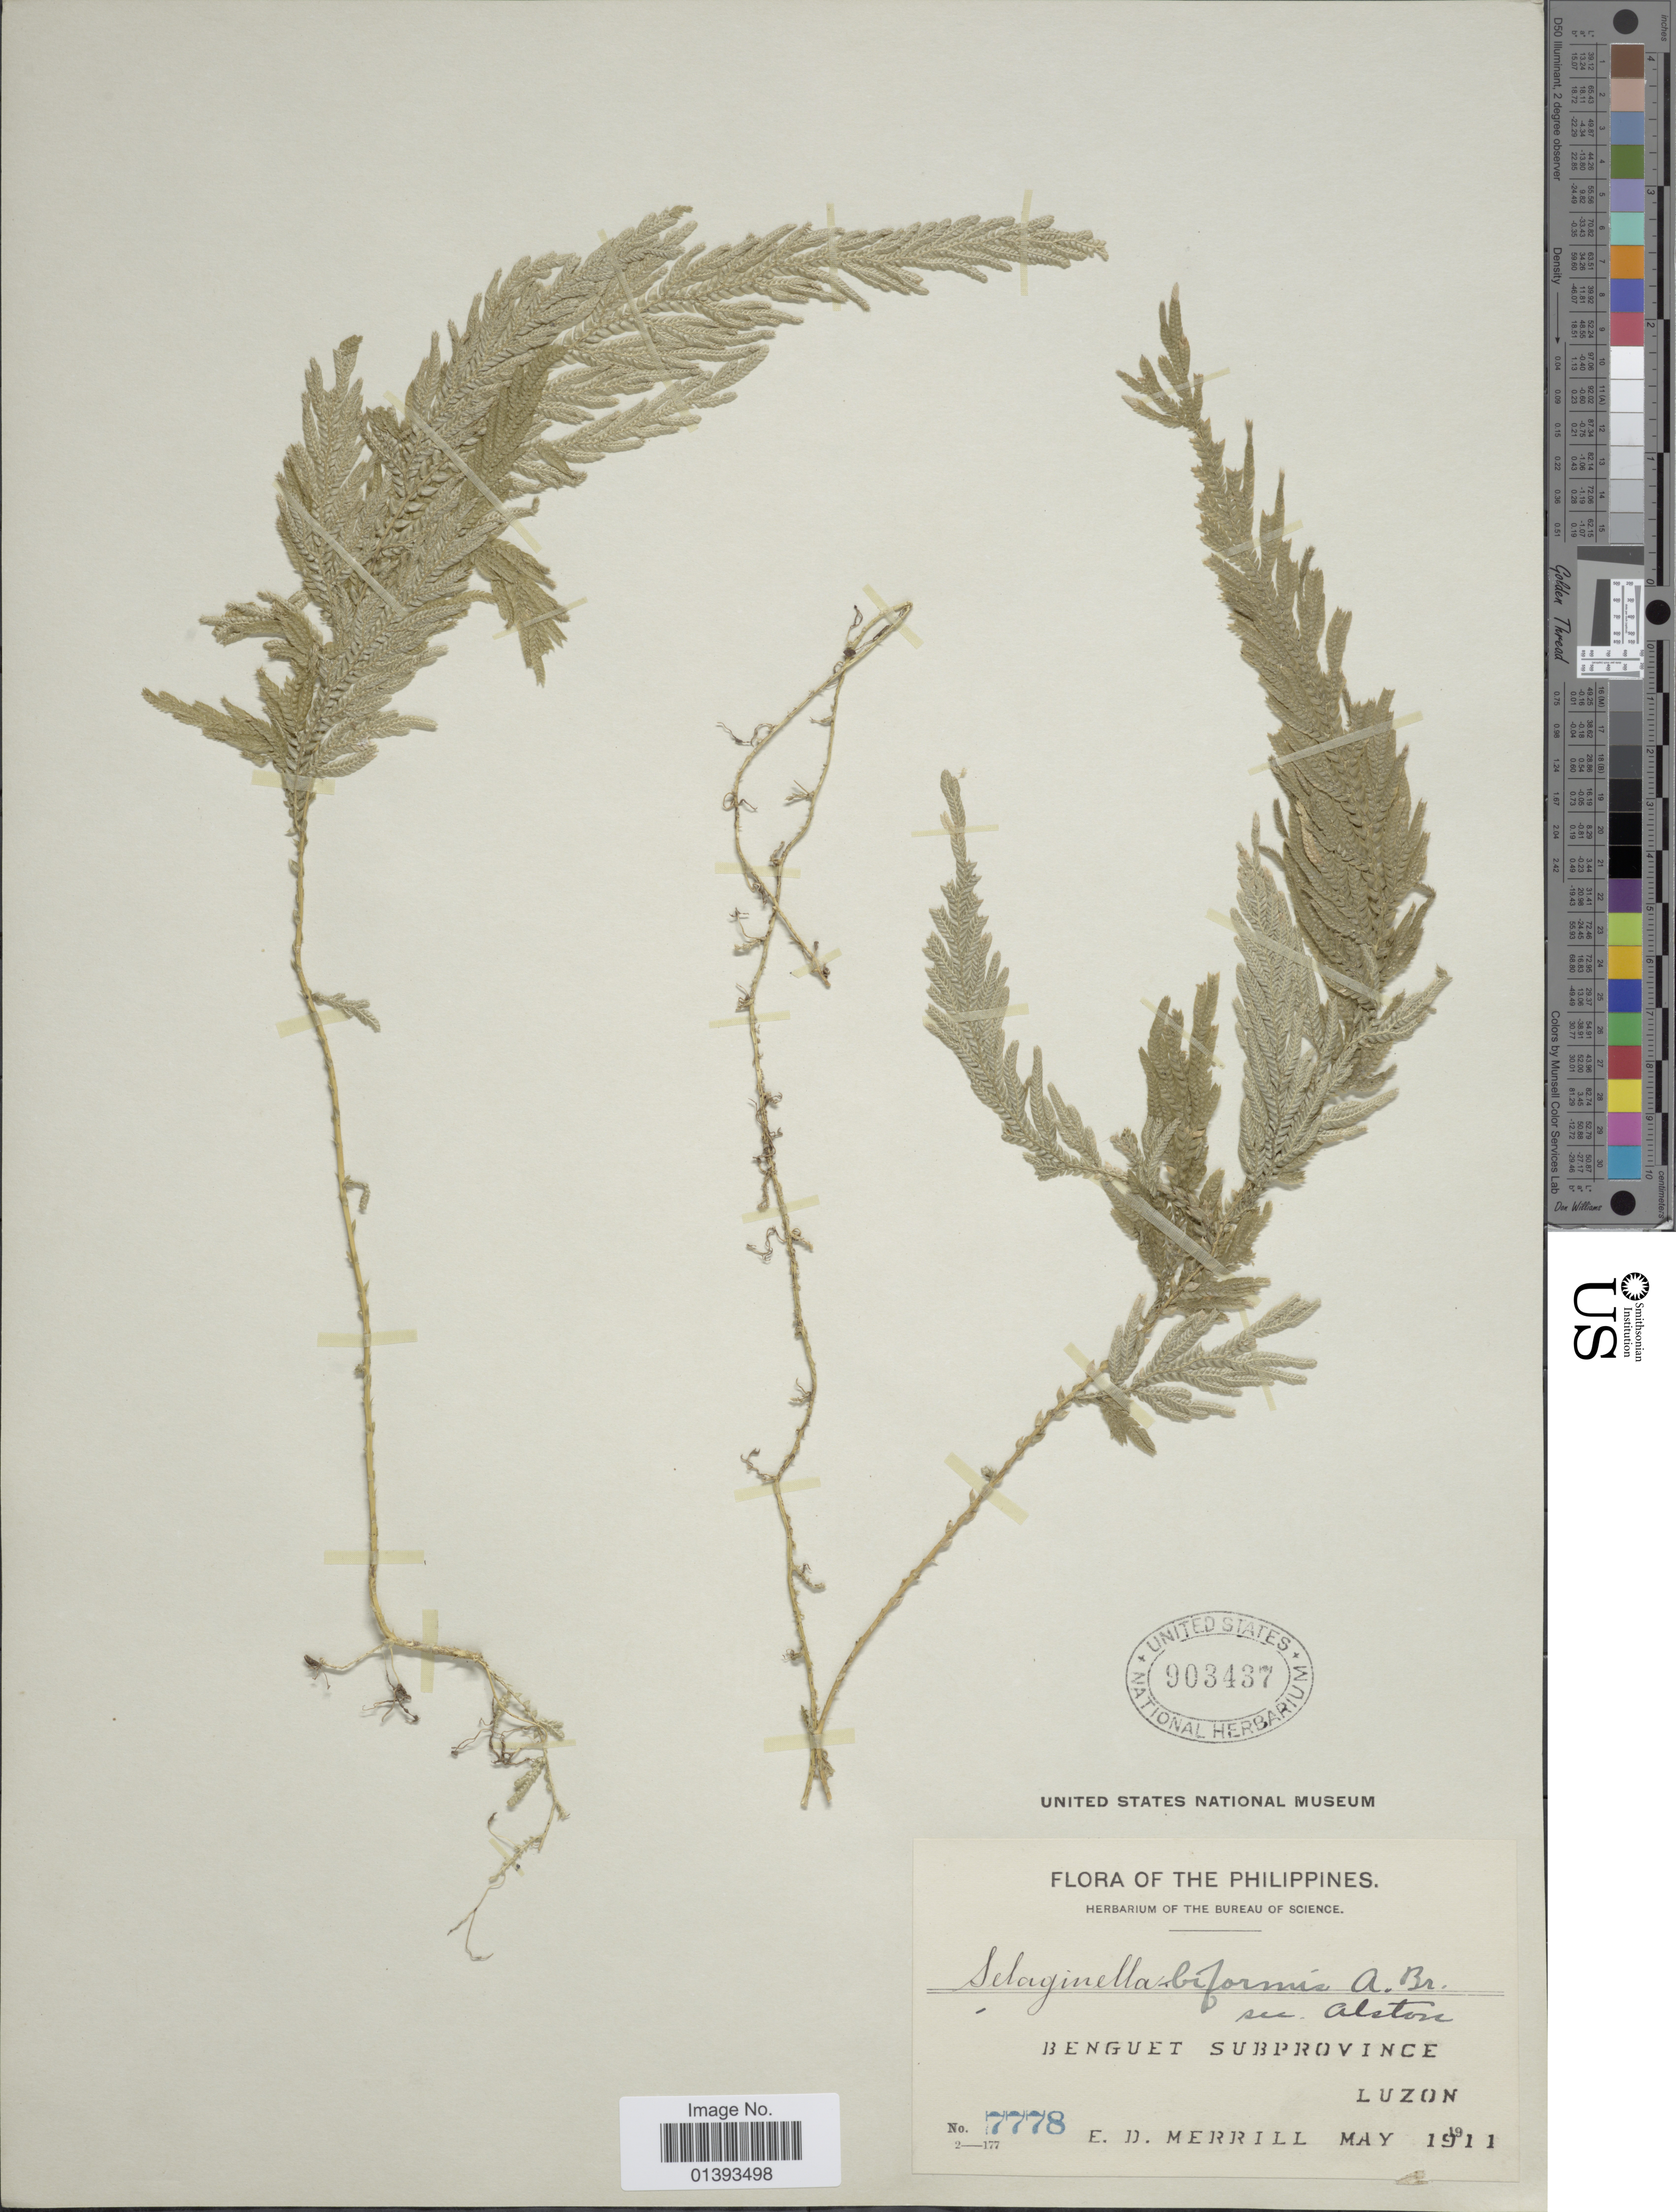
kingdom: Plantae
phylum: Tracheophyta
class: Lycopodiopsida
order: Selaginellales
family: Selaginellaceae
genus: Selaginella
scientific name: Selaginella biformis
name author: A. Braun ex Kuhn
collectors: E. D. Merrill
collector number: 7778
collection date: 1911-05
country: Philippines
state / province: Central Luzon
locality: Benguet Subprovince, Luzon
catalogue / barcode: US 903437